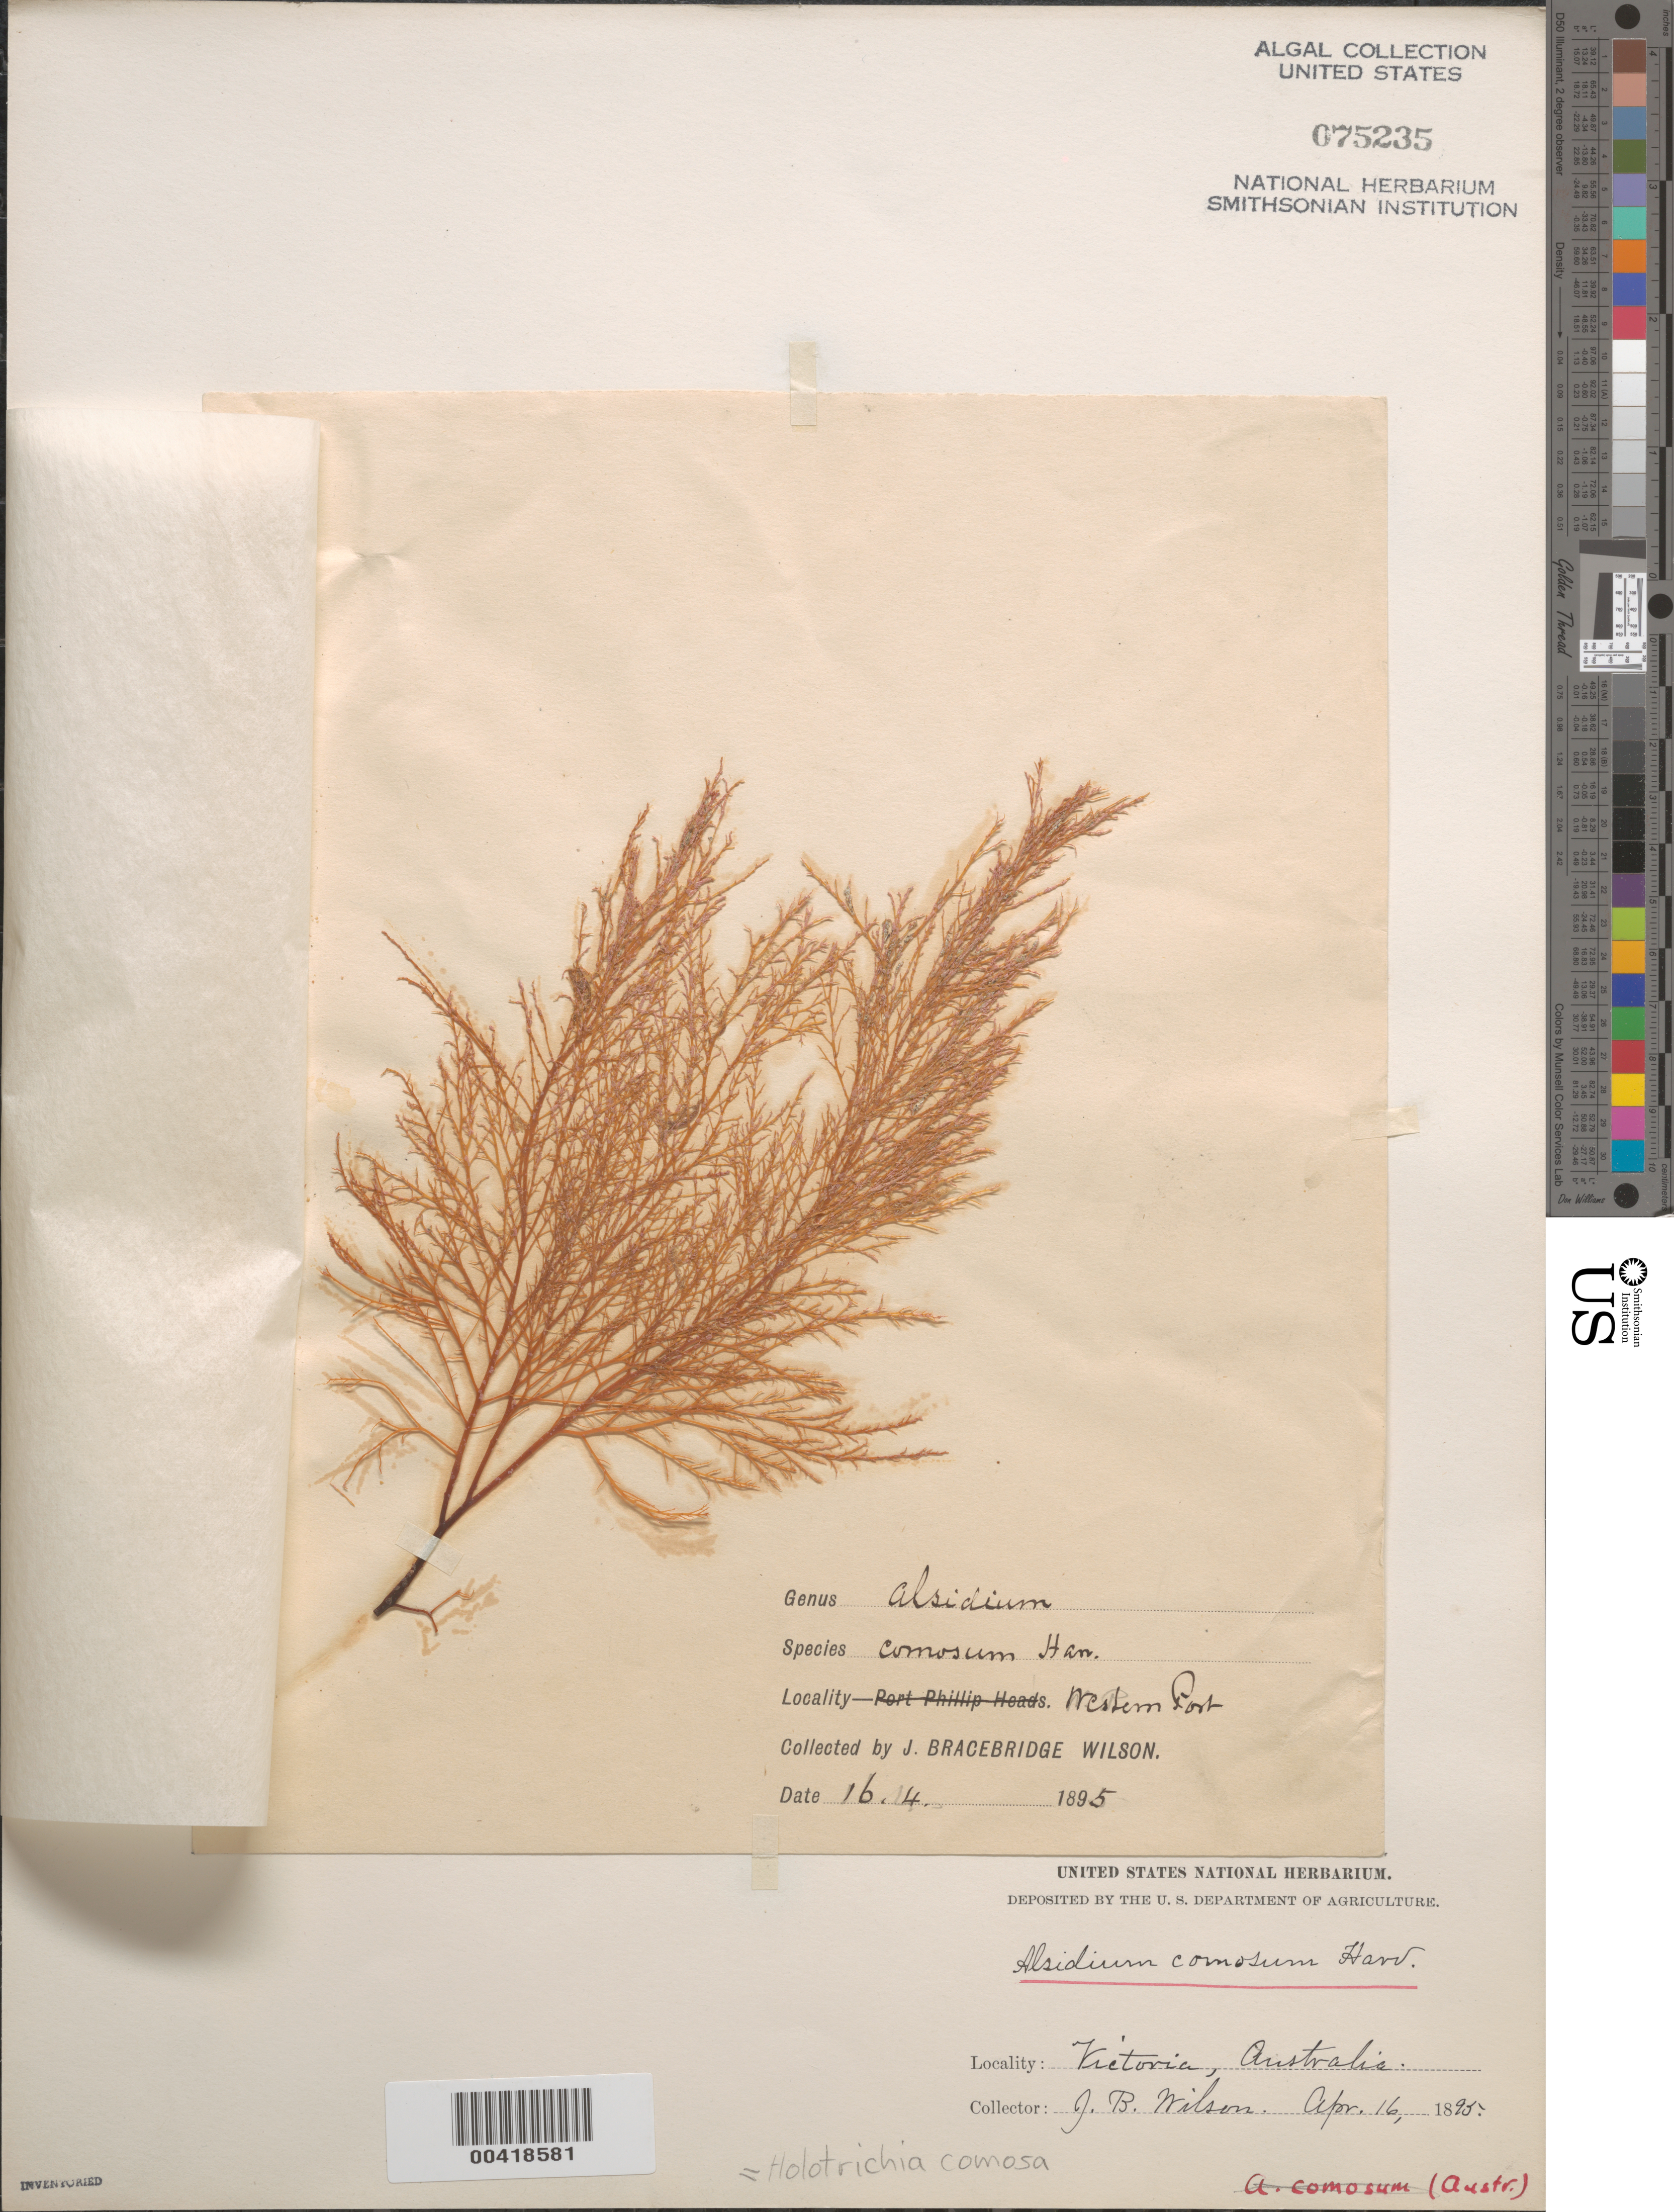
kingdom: Plantae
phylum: Rhodophyta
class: Florideophyceae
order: Ceramiales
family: Rhodomelaceae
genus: Holotrichia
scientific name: Holotrichia comosa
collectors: J. B. Wilson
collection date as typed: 16 Apr 1895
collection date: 1895-04-16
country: Australia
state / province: Victoria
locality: Western Port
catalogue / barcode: US 75235